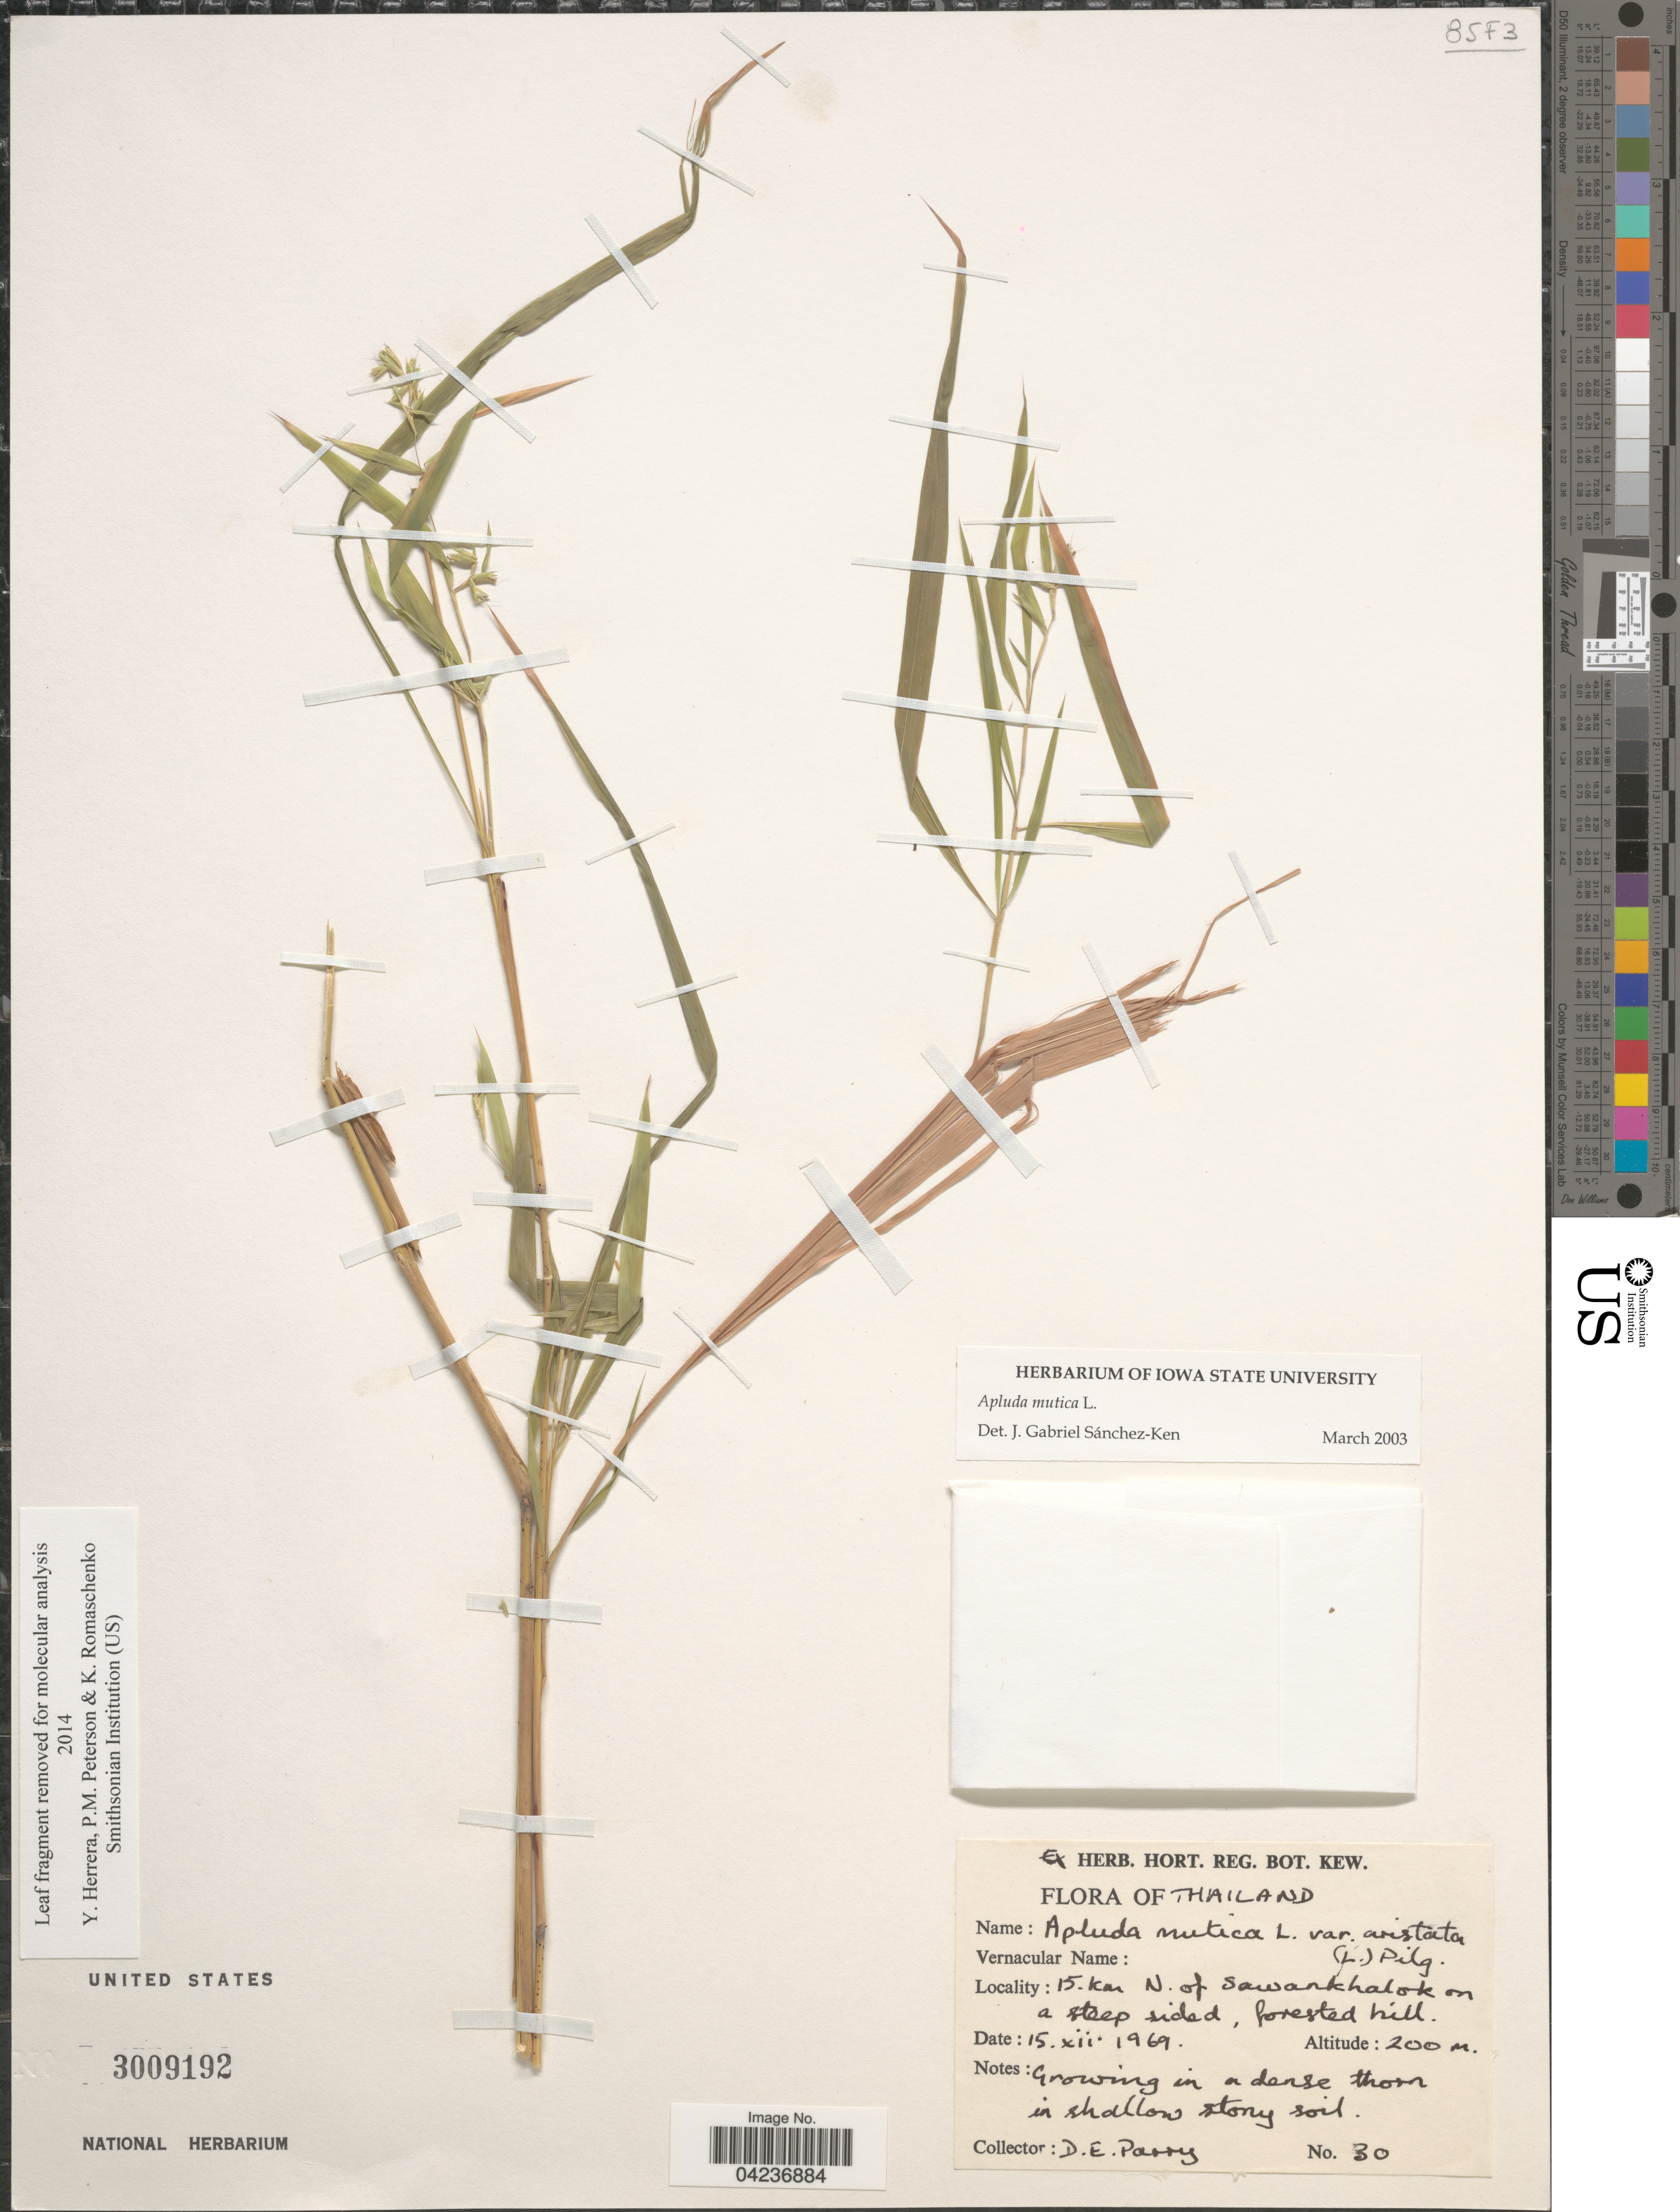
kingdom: Plantae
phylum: Tracheophyta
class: Liliopsida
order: Poales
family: Poaceae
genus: Apluda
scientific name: Apluda mutica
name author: L.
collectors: D. Parry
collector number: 30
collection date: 1969-12-15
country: Thailand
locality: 15. km N. of Sawankhalok on steep sided, forested hill.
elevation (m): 200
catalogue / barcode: US 3009192